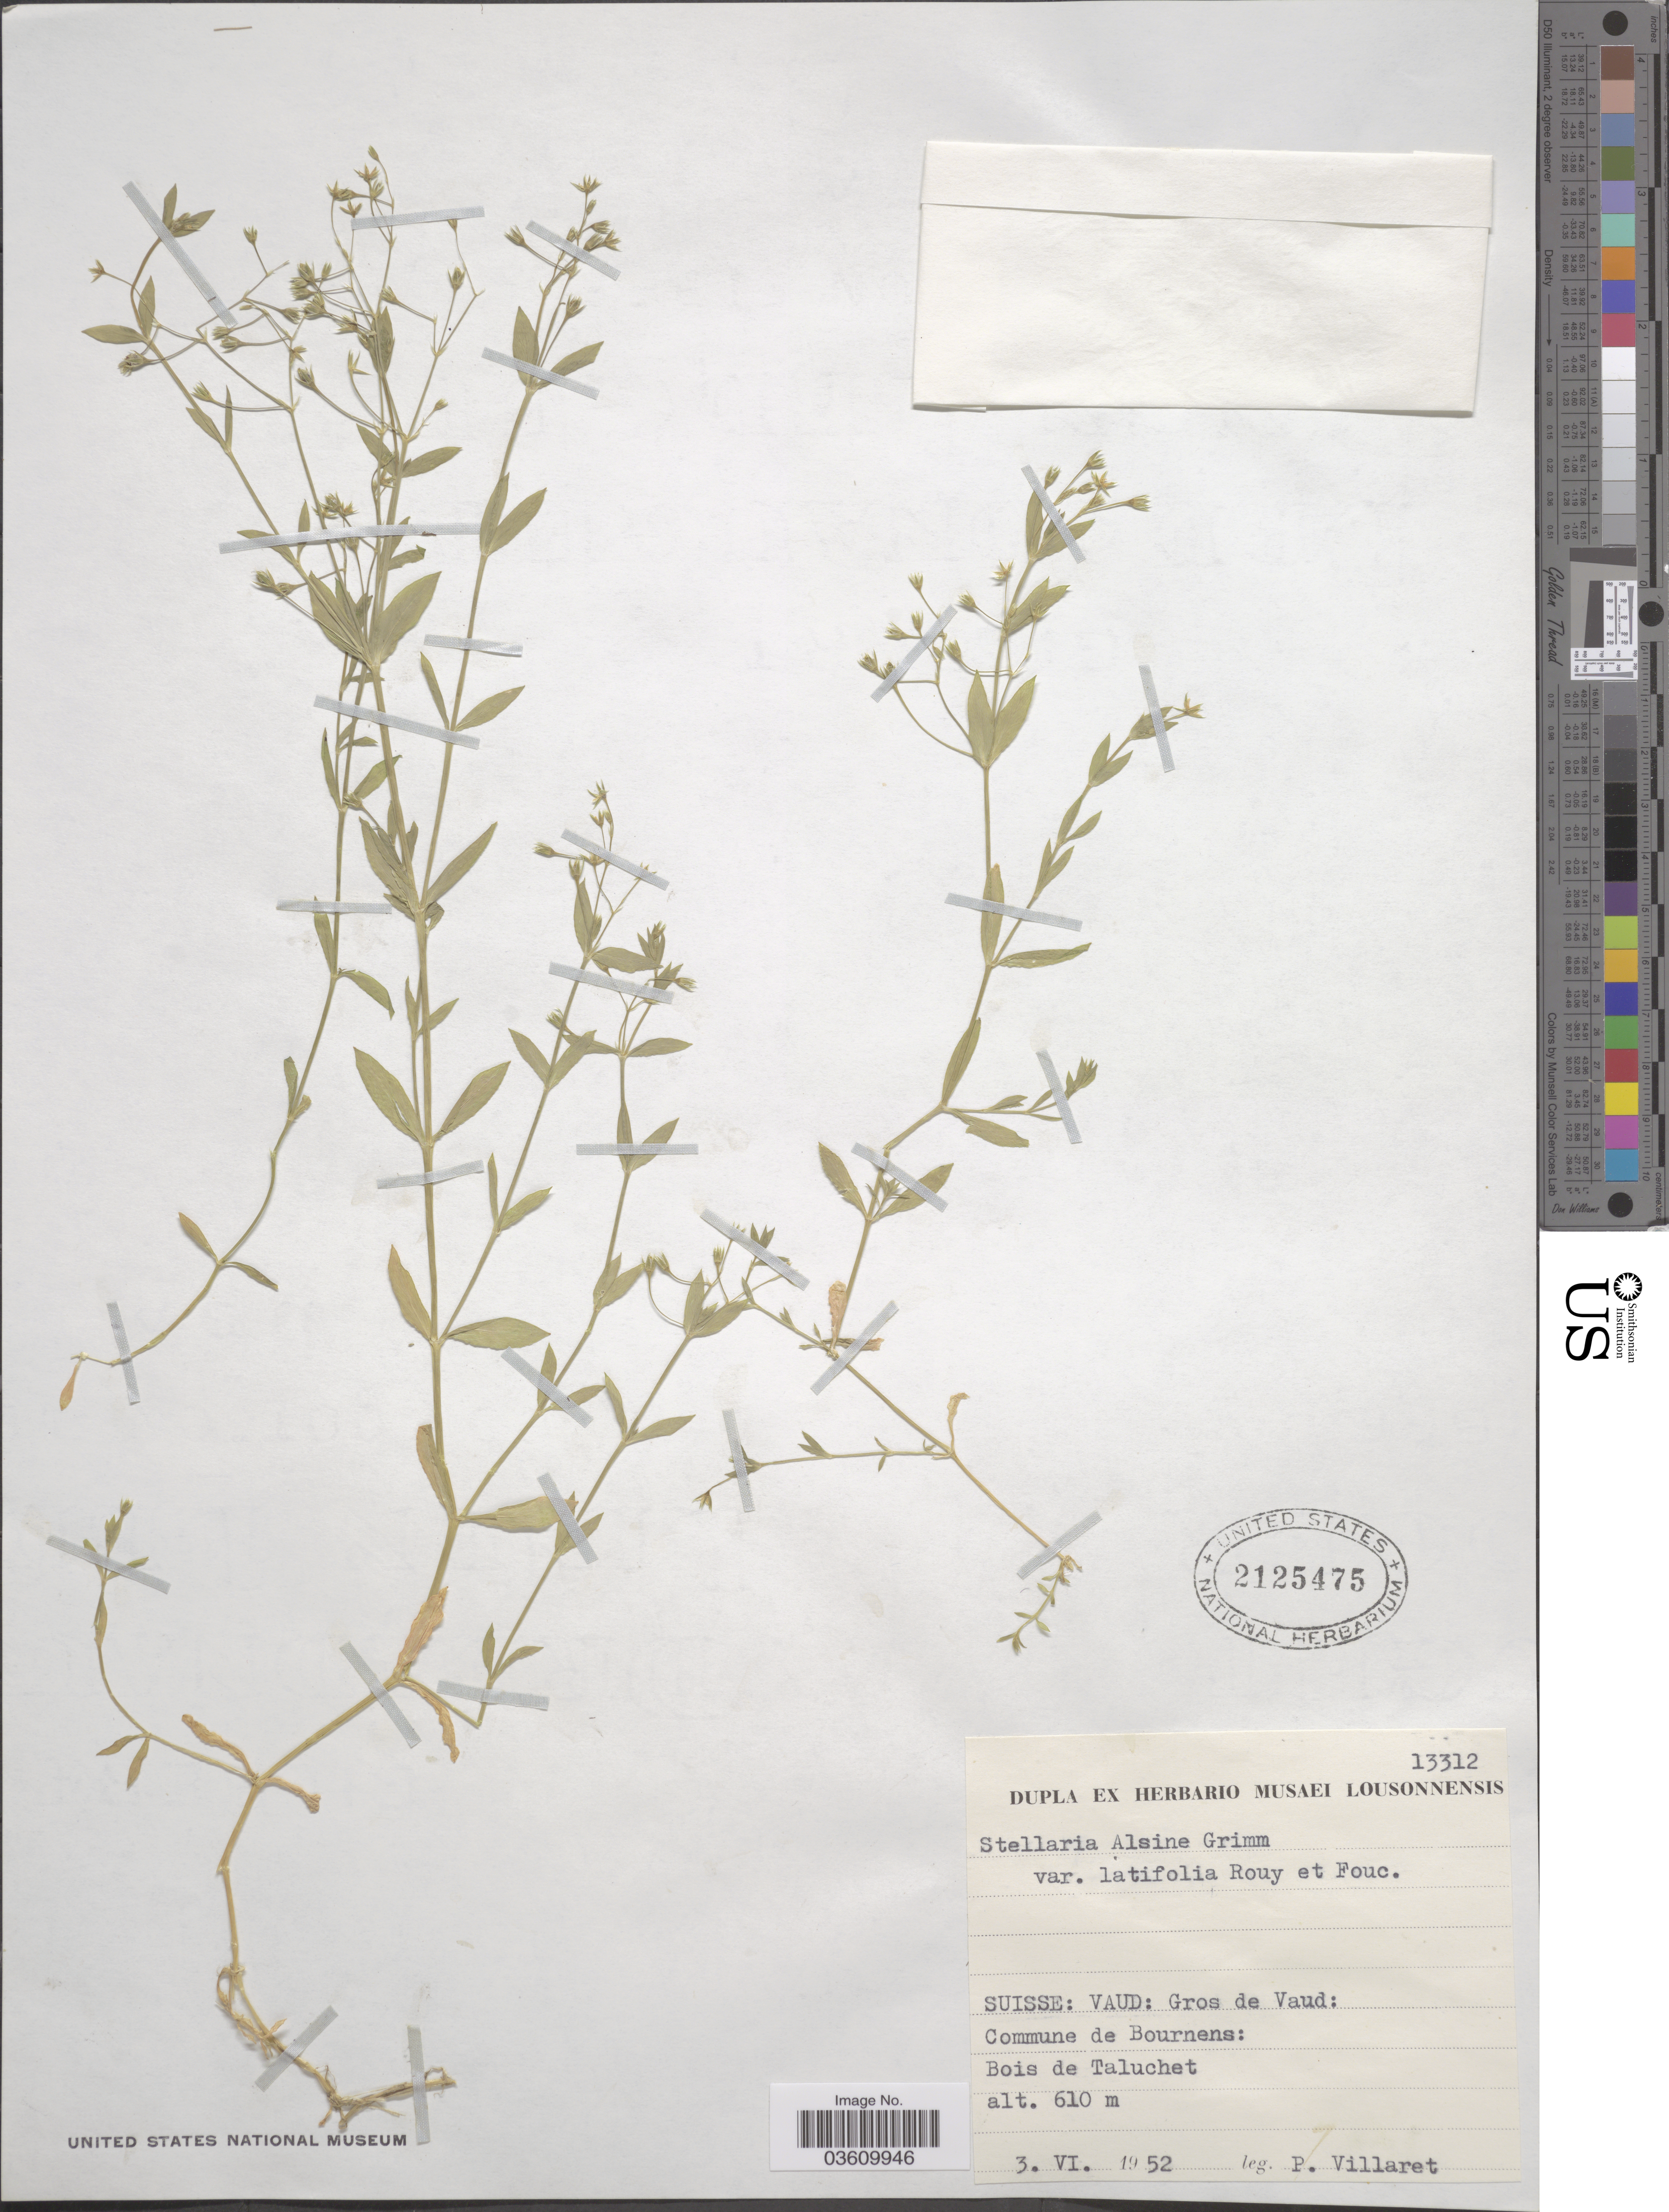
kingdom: Plantae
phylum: Tracheophyta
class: Magnoliopsida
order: Caryophyllales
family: Caryophyllaceae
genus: Stellaria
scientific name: Stellaria alsine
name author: Grimm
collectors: P. Villaret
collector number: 13312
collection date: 1952-06-03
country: Switzerland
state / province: Vaud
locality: Suisse: Vaud: Gros de Vaud: Commune de Bournens: Bois de Taluchet.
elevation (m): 610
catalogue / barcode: US 2125475